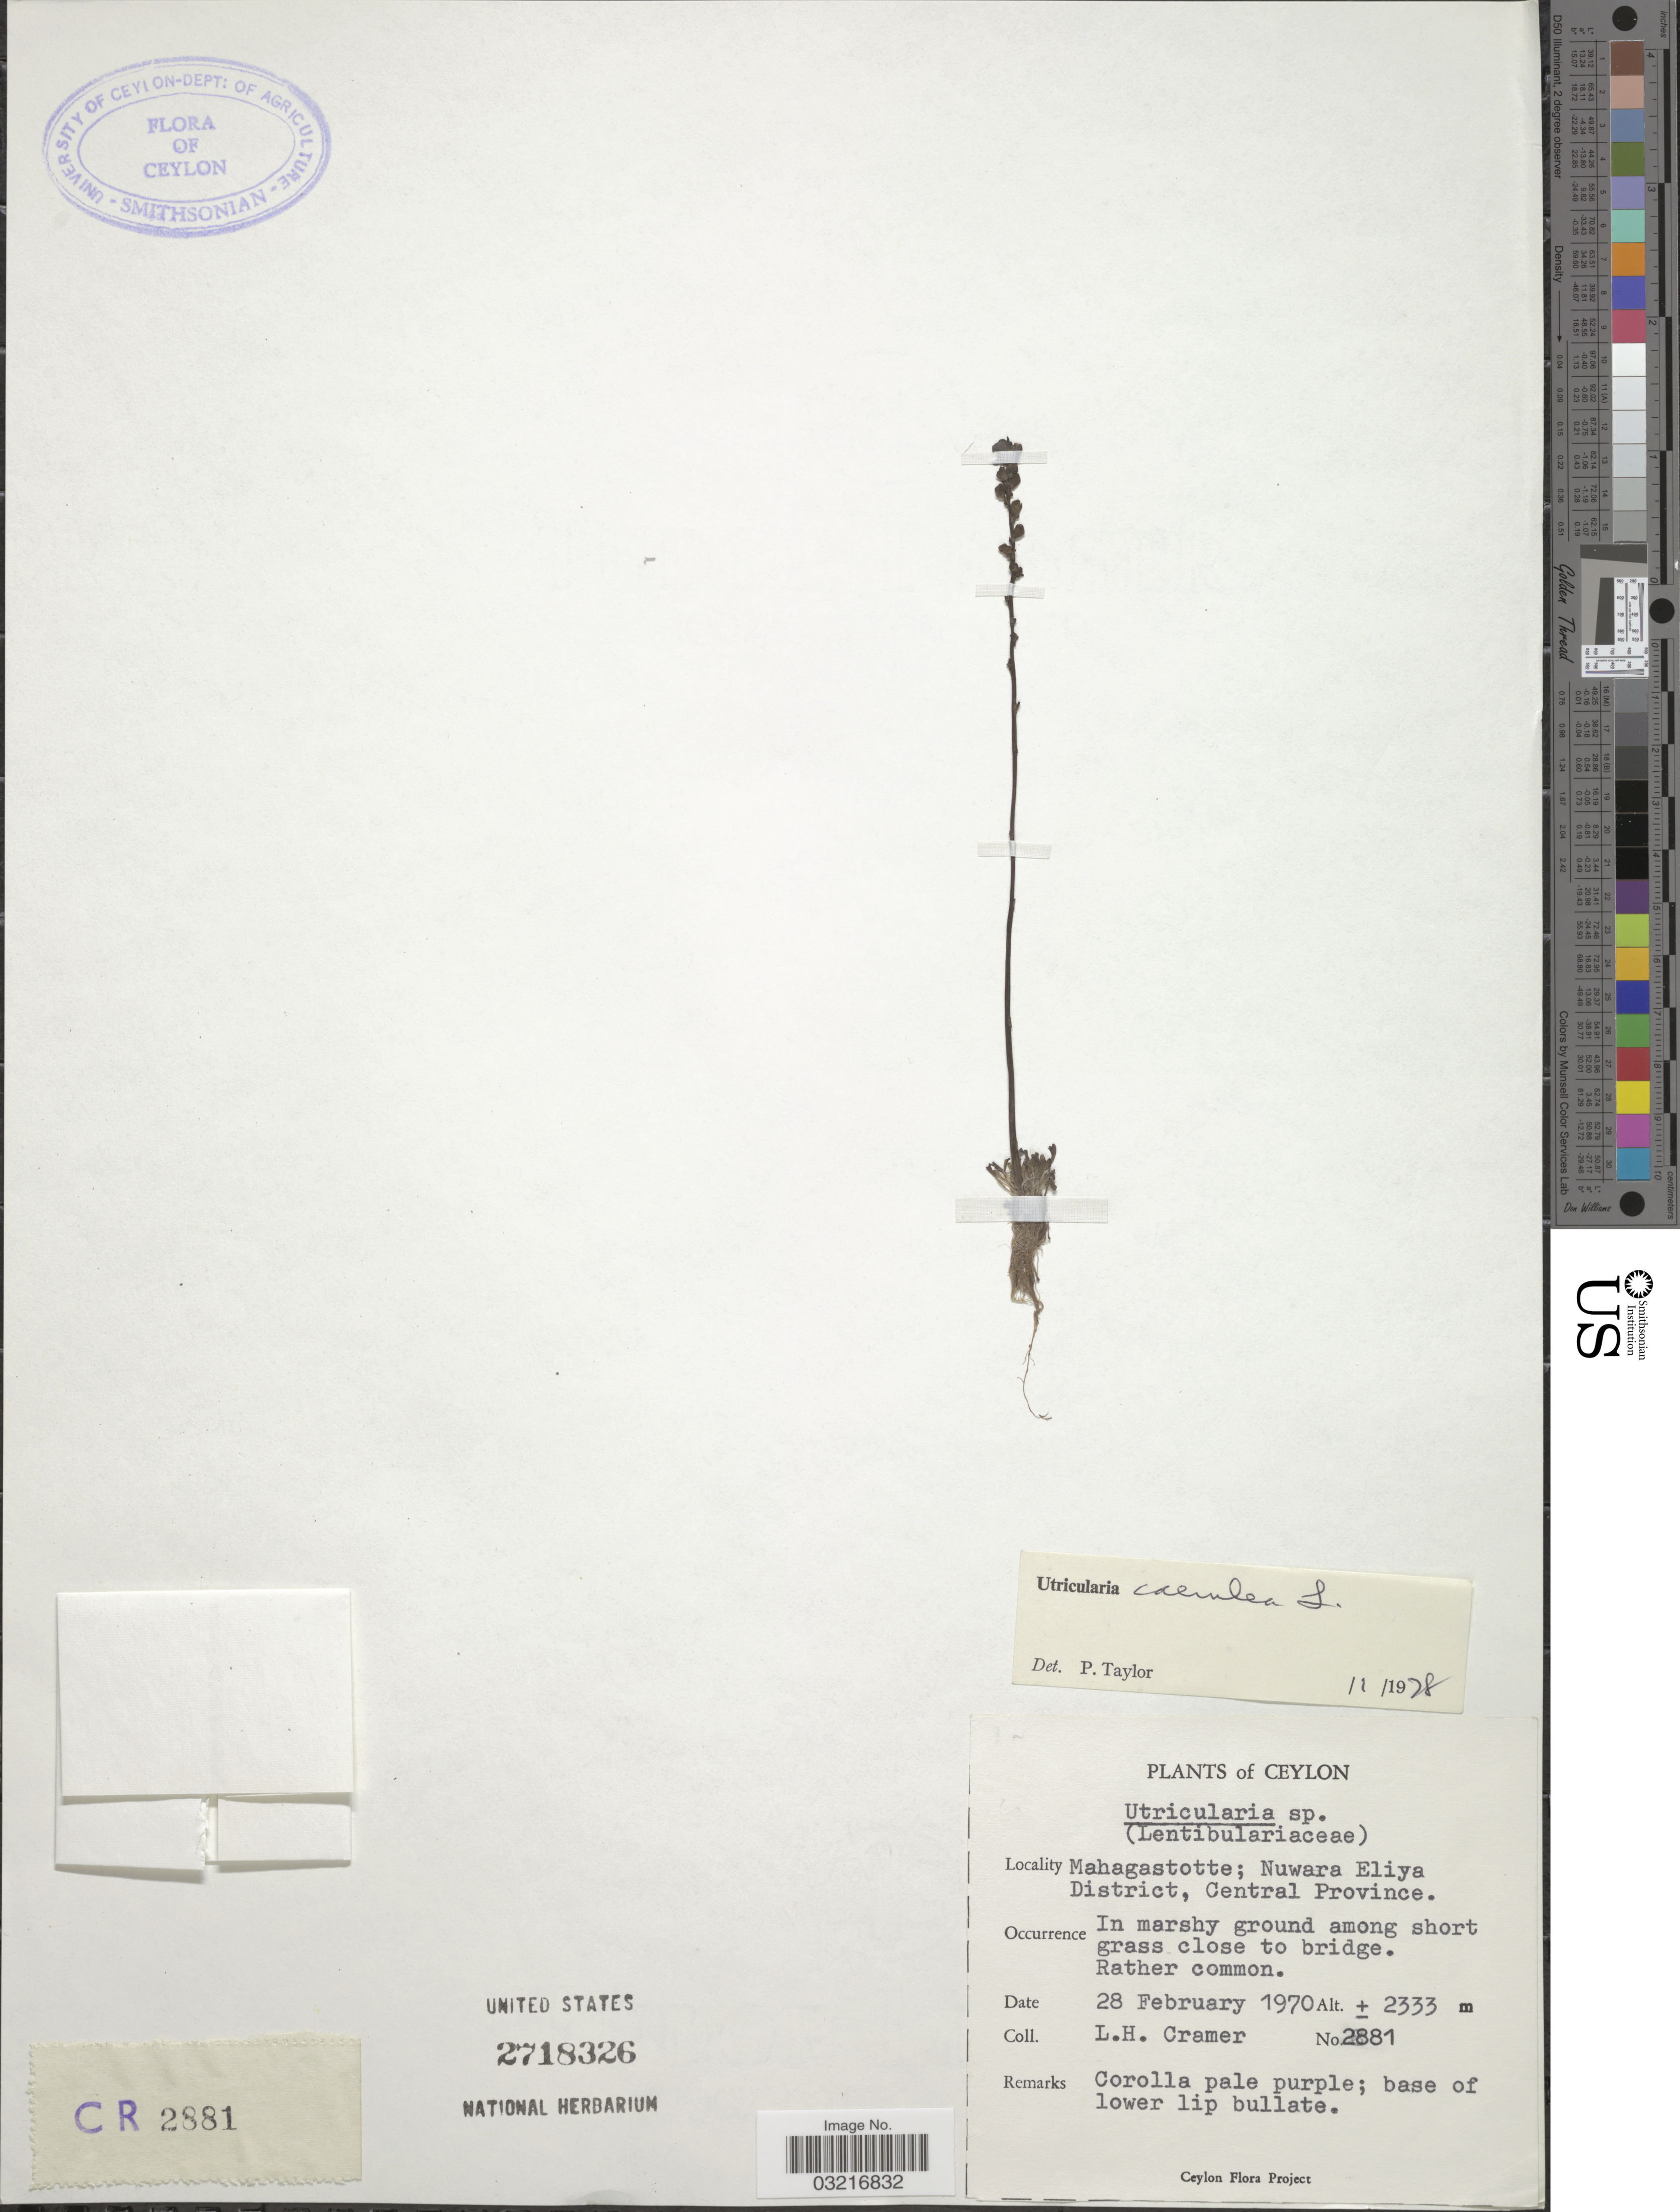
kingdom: Plantae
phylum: Tracheophyta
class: Magnoliopsida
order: Lamiales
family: Lentibulariaceae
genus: Utricularia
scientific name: Utricularia caerulea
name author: L.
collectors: L. H. Cramer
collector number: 2881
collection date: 1970-02-28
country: Sri Lanka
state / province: Central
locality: Ceylon, Mahagastotte; Nuwara Eliya District.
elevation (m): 2333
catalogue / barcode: US 2718326